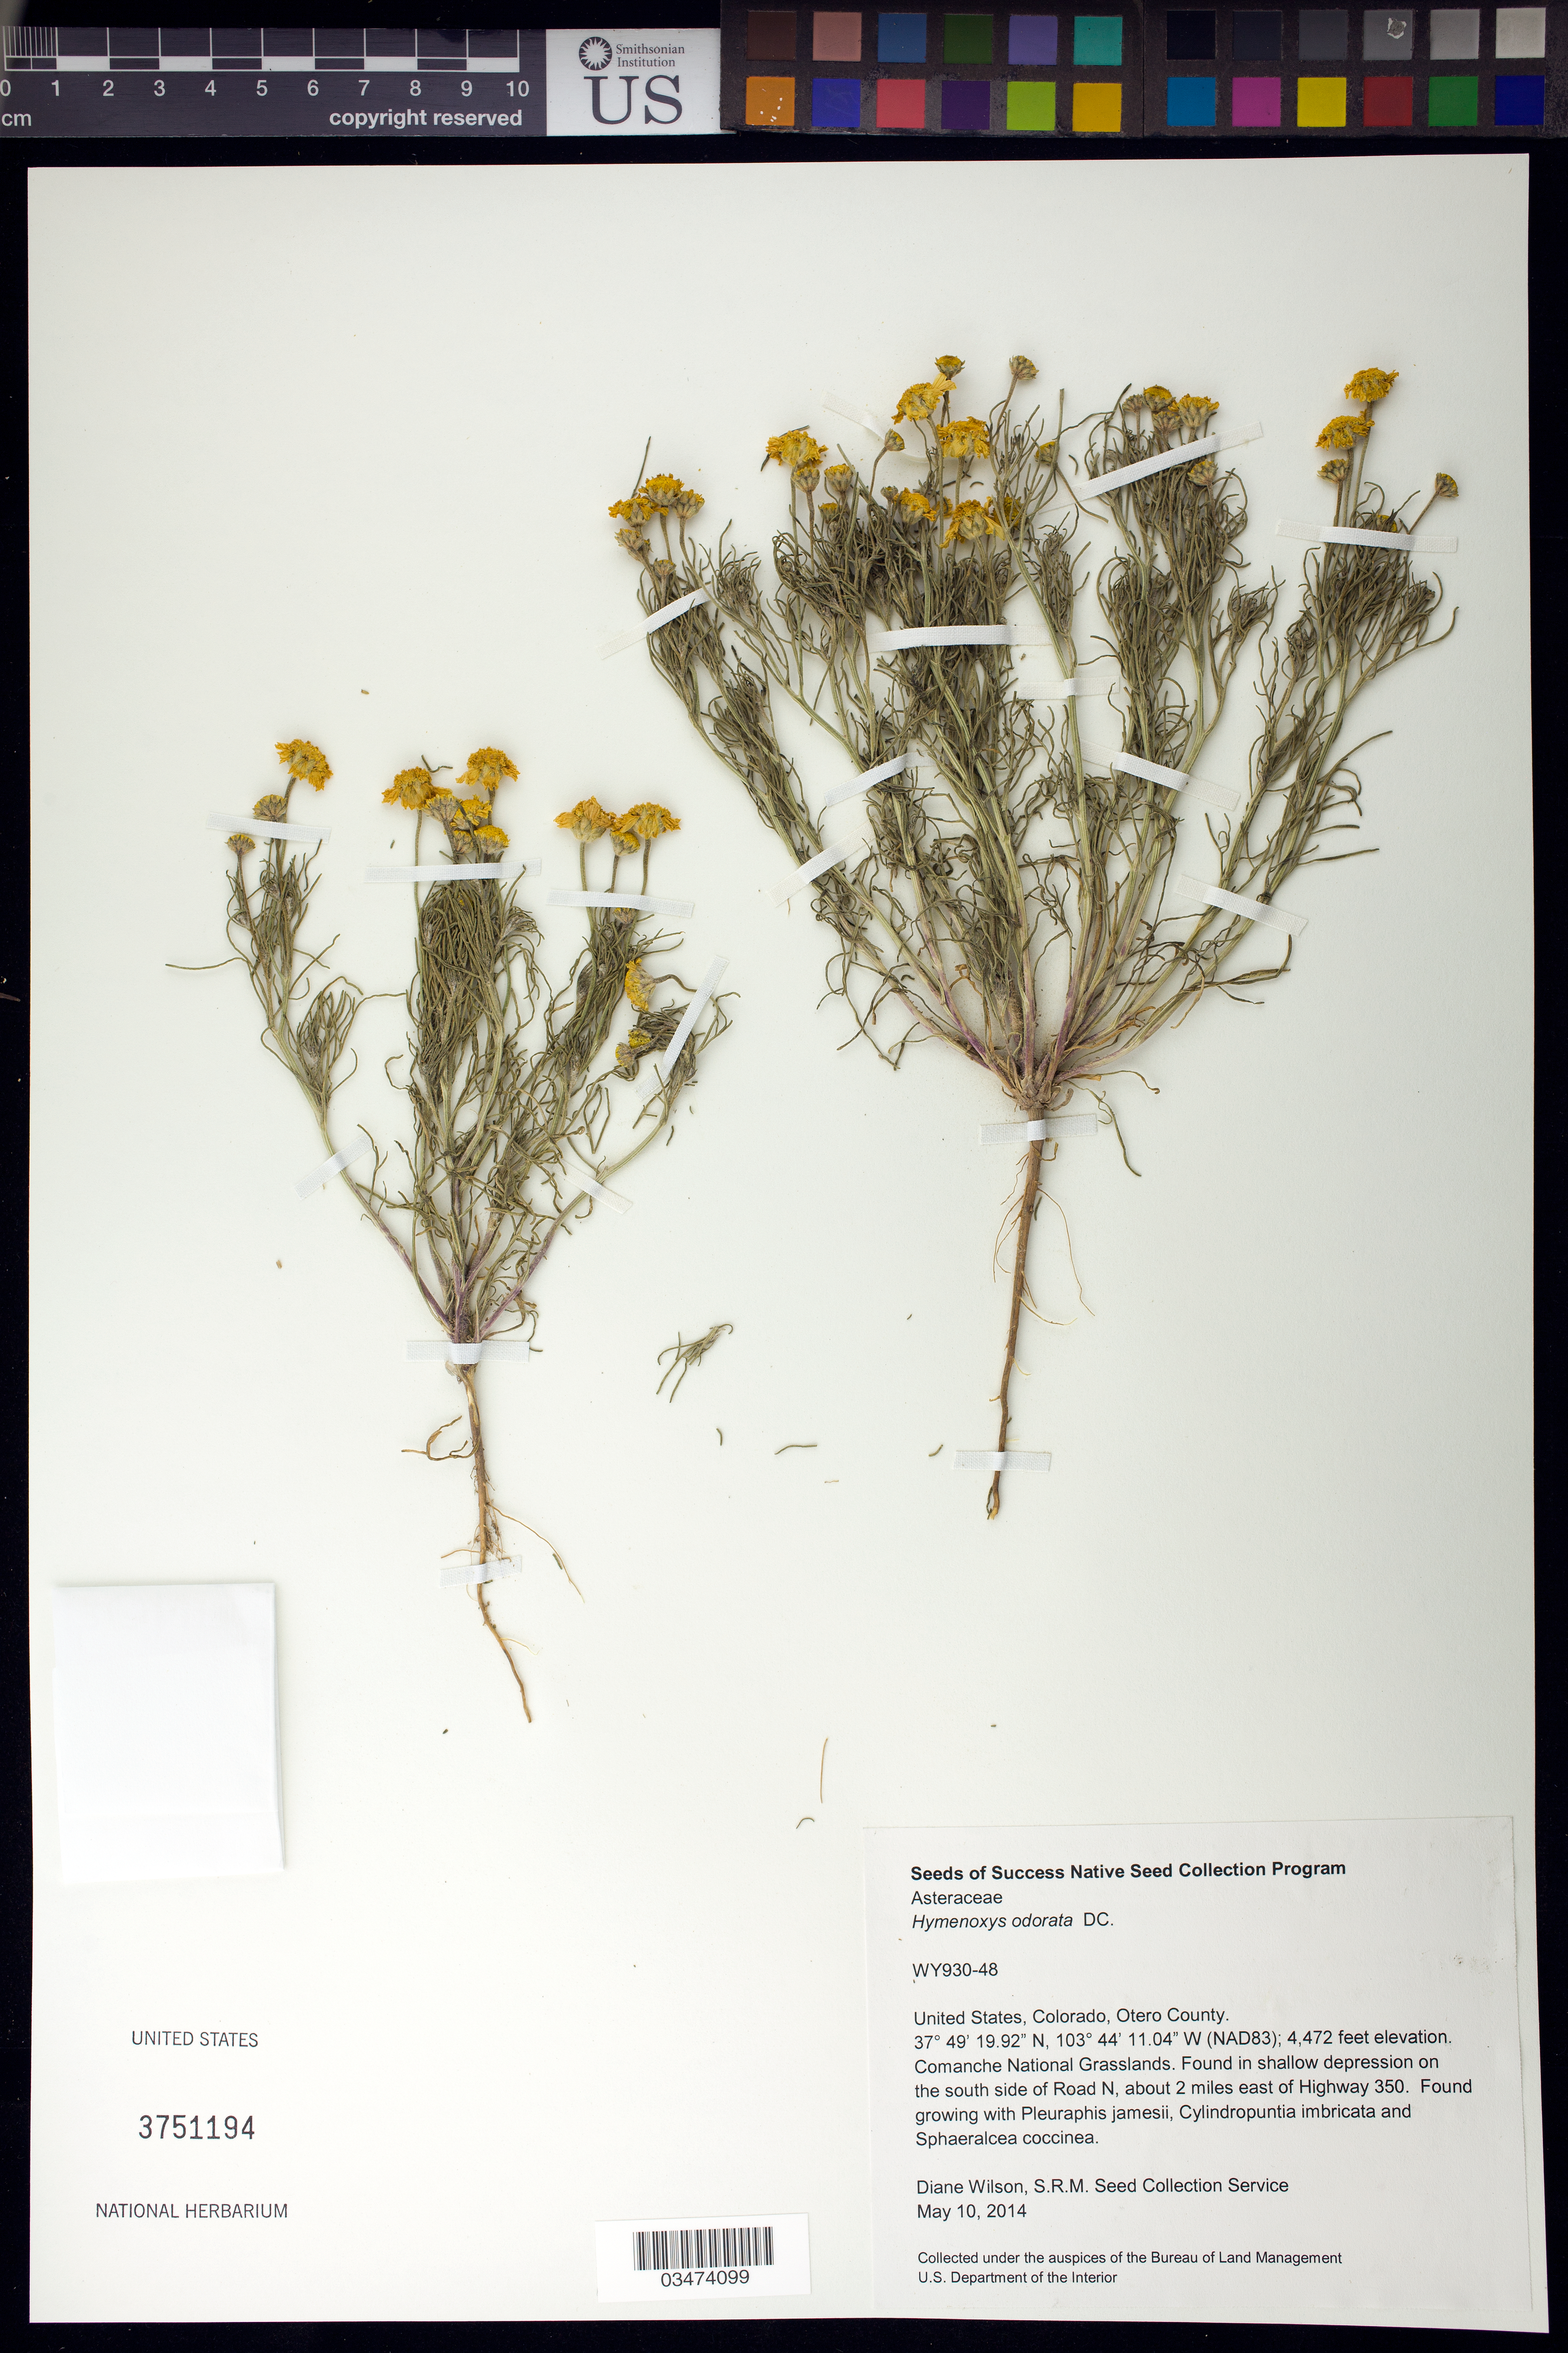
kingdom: Plantae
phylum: Tracheophyta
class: Magnoliopsida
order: Asterales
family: Asteraceae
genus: Hymenoxys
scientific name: Hymenoxys odorata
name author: DC.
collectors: D. Wilson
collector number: WY930-48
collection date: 2014-05-10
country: United States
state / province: Colorado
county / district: Otero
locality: Comanche National Grasslands. S side of Road N, about 2 miles E of Hwy 350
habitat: Growing with Pleuraphis jamesii, Cylindropunta imbricata and Sphaeralcea coccinea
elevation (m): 1363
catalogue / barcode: US 3751194